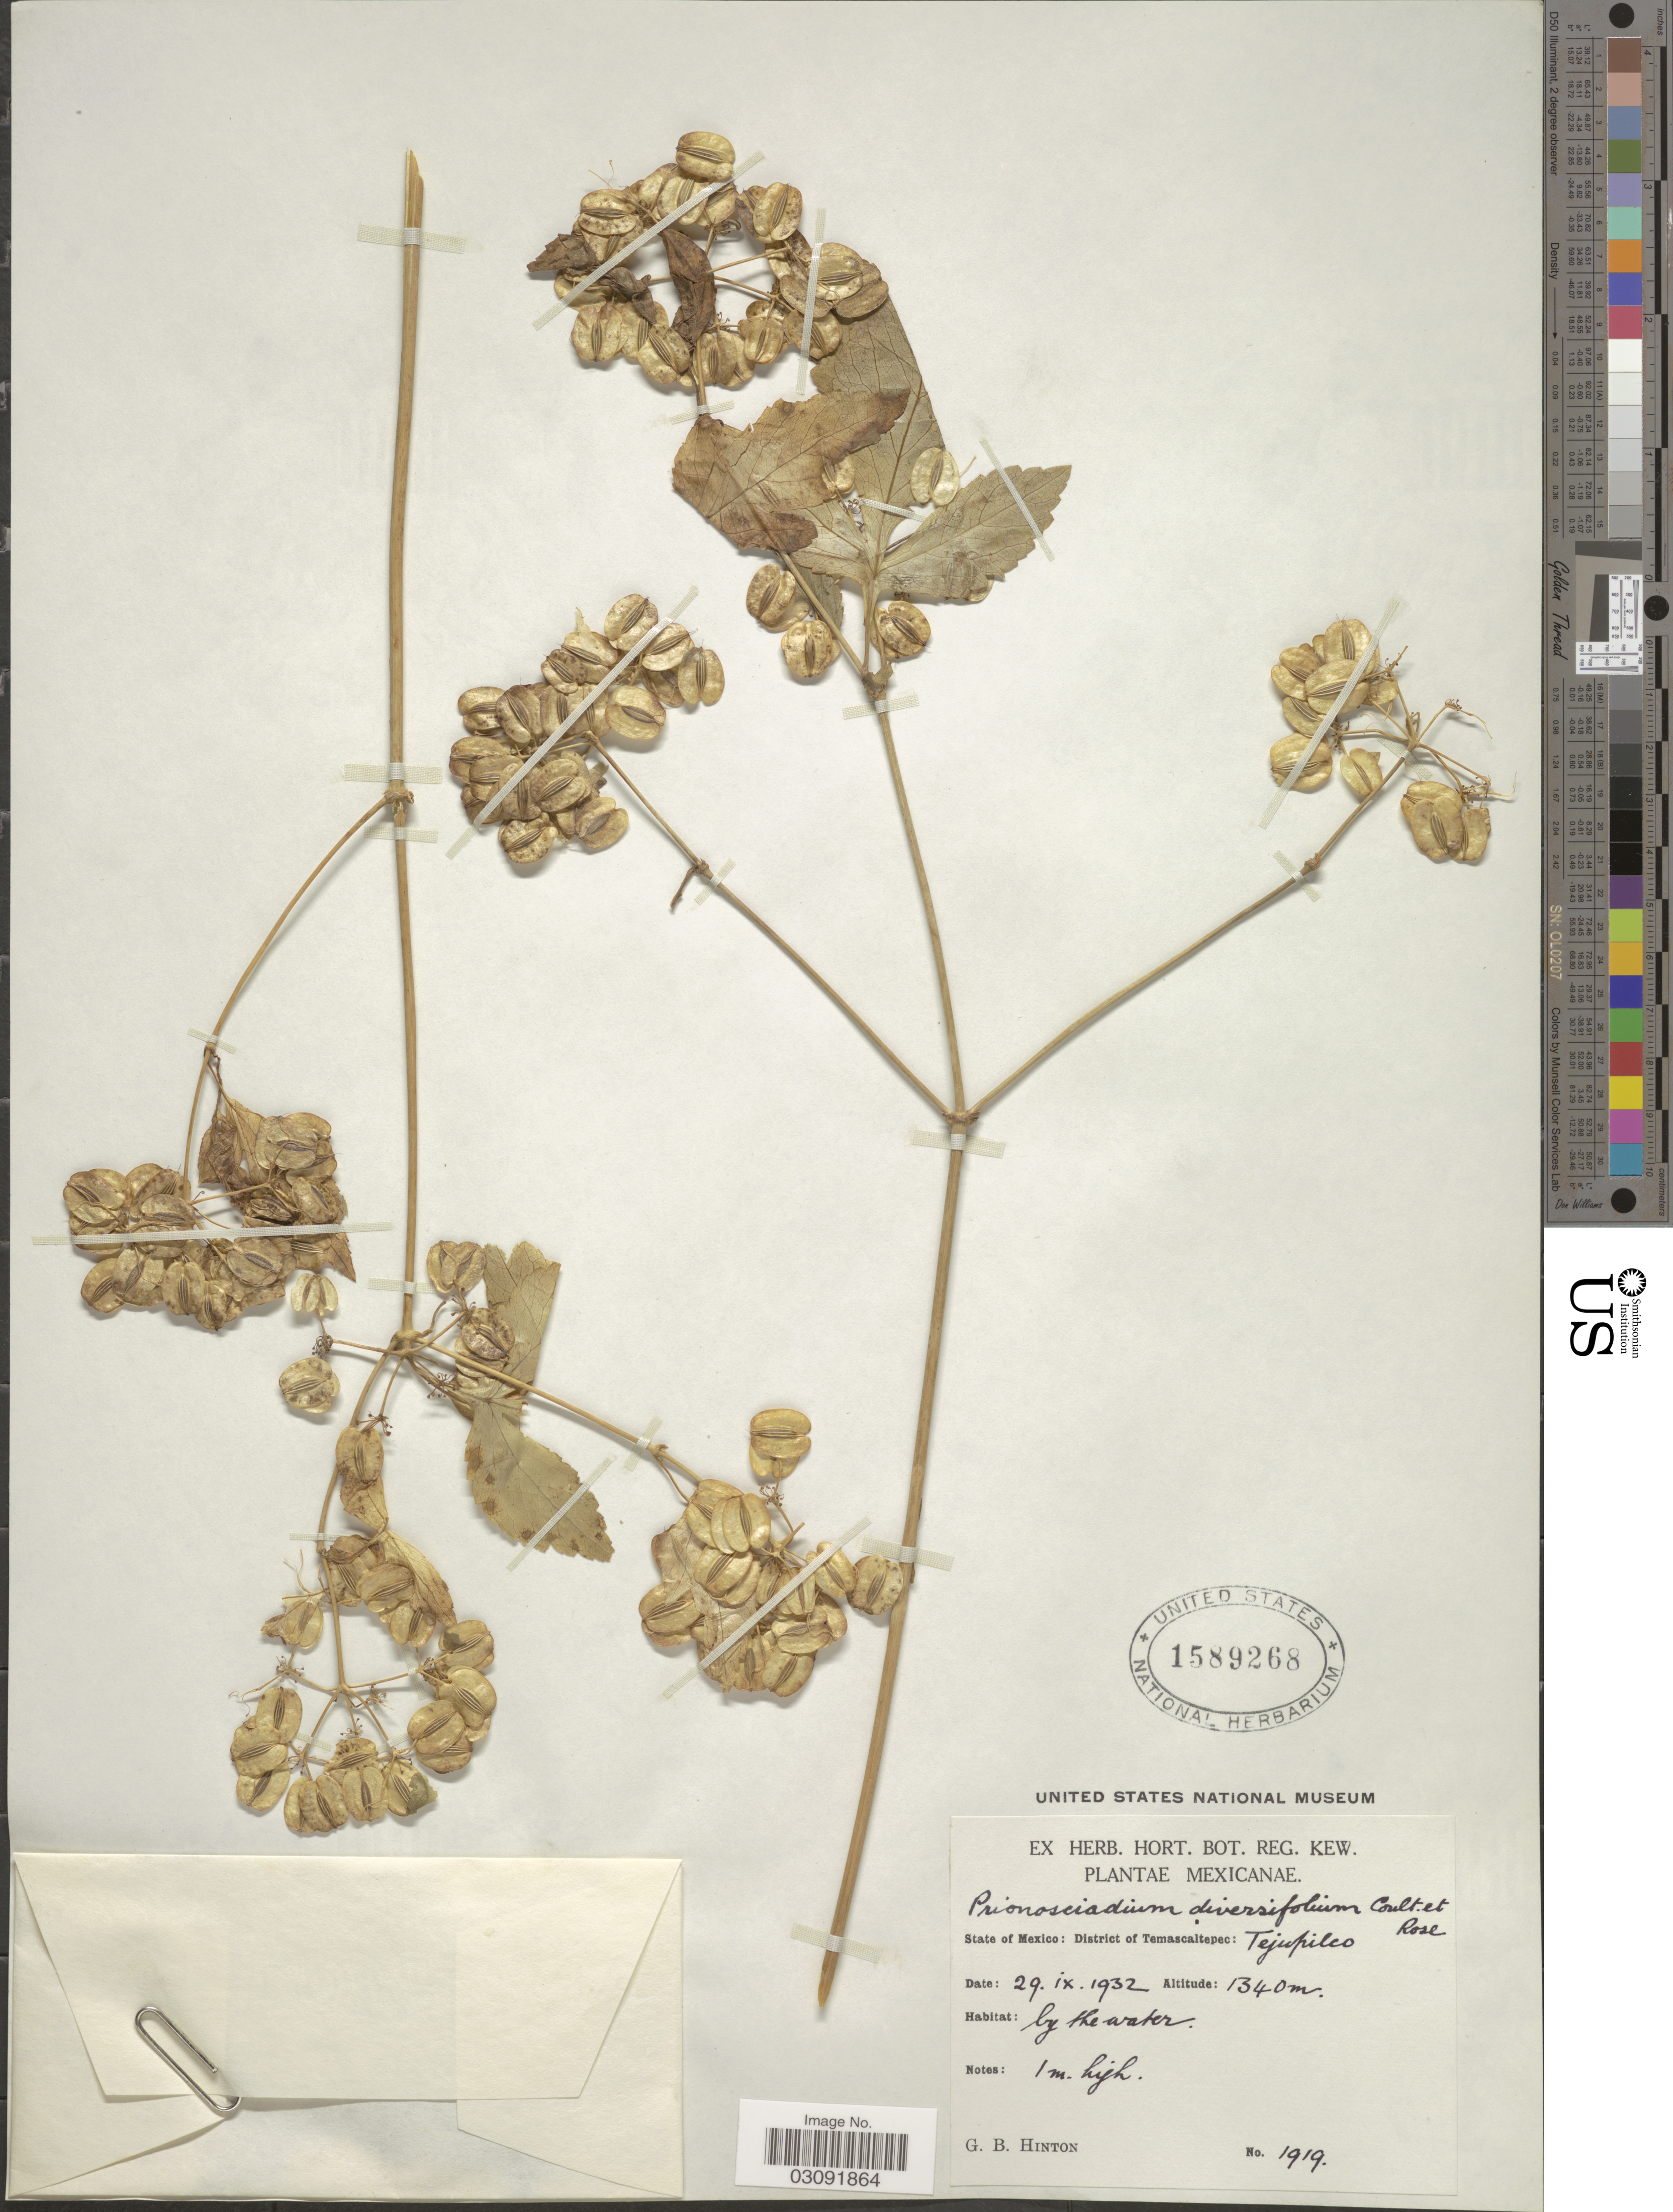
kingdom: Plantae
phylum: Tracheophyta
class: Magnoliopsida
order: Apiales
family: Apiaceae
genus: Prionosciadium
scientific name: Prionosciadium diversifolium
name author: Rose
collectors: G. B. Hinton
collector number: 1919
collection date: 1932-09-29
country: Mexico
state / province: México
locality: District of Temascaltepec: Tejupilco.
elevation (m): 1340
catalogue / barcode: US 1589268